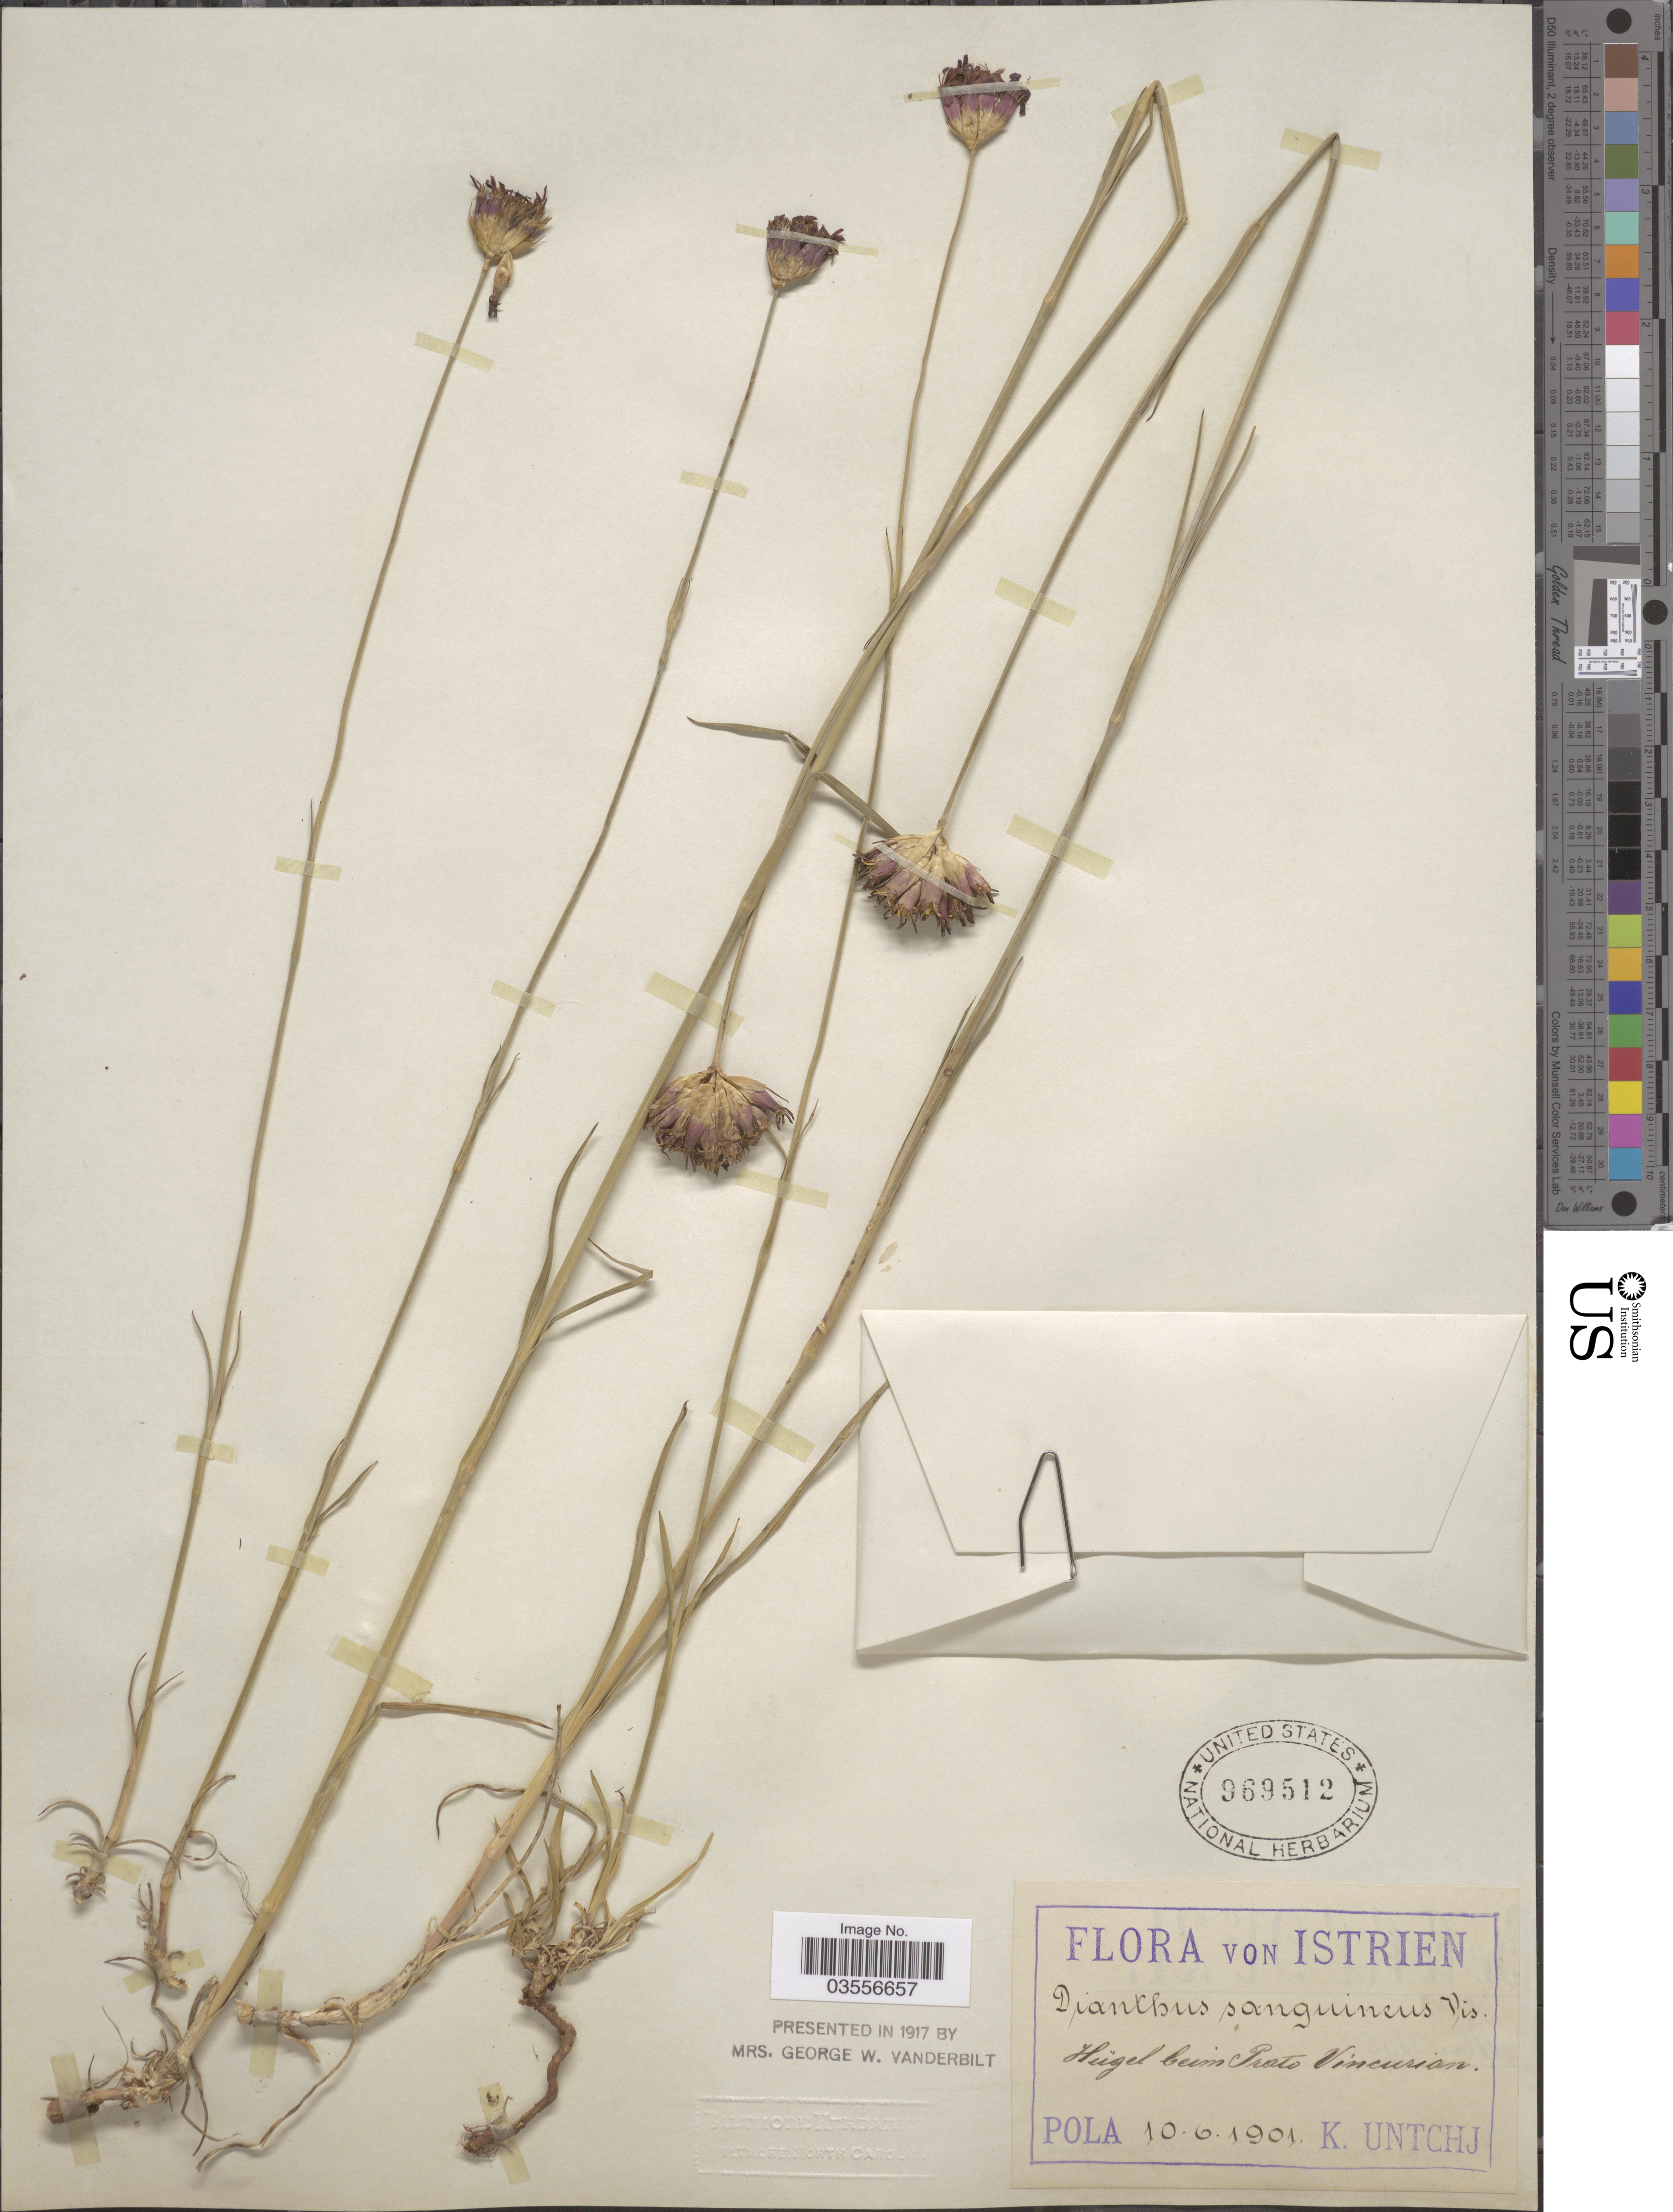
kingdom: Plantae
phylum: Tracheophyta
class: Magnoliopsida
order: Caryophyllales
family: Caryophyllaceae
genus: Dianthus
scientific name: Dianthus sanguineus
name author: Vis.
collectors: K. Untchj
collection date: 1901-06-10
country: Croatia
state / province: Istria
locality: Istrien. Hügel beim Prato Vincurian. Pola.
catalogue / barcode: US 969512